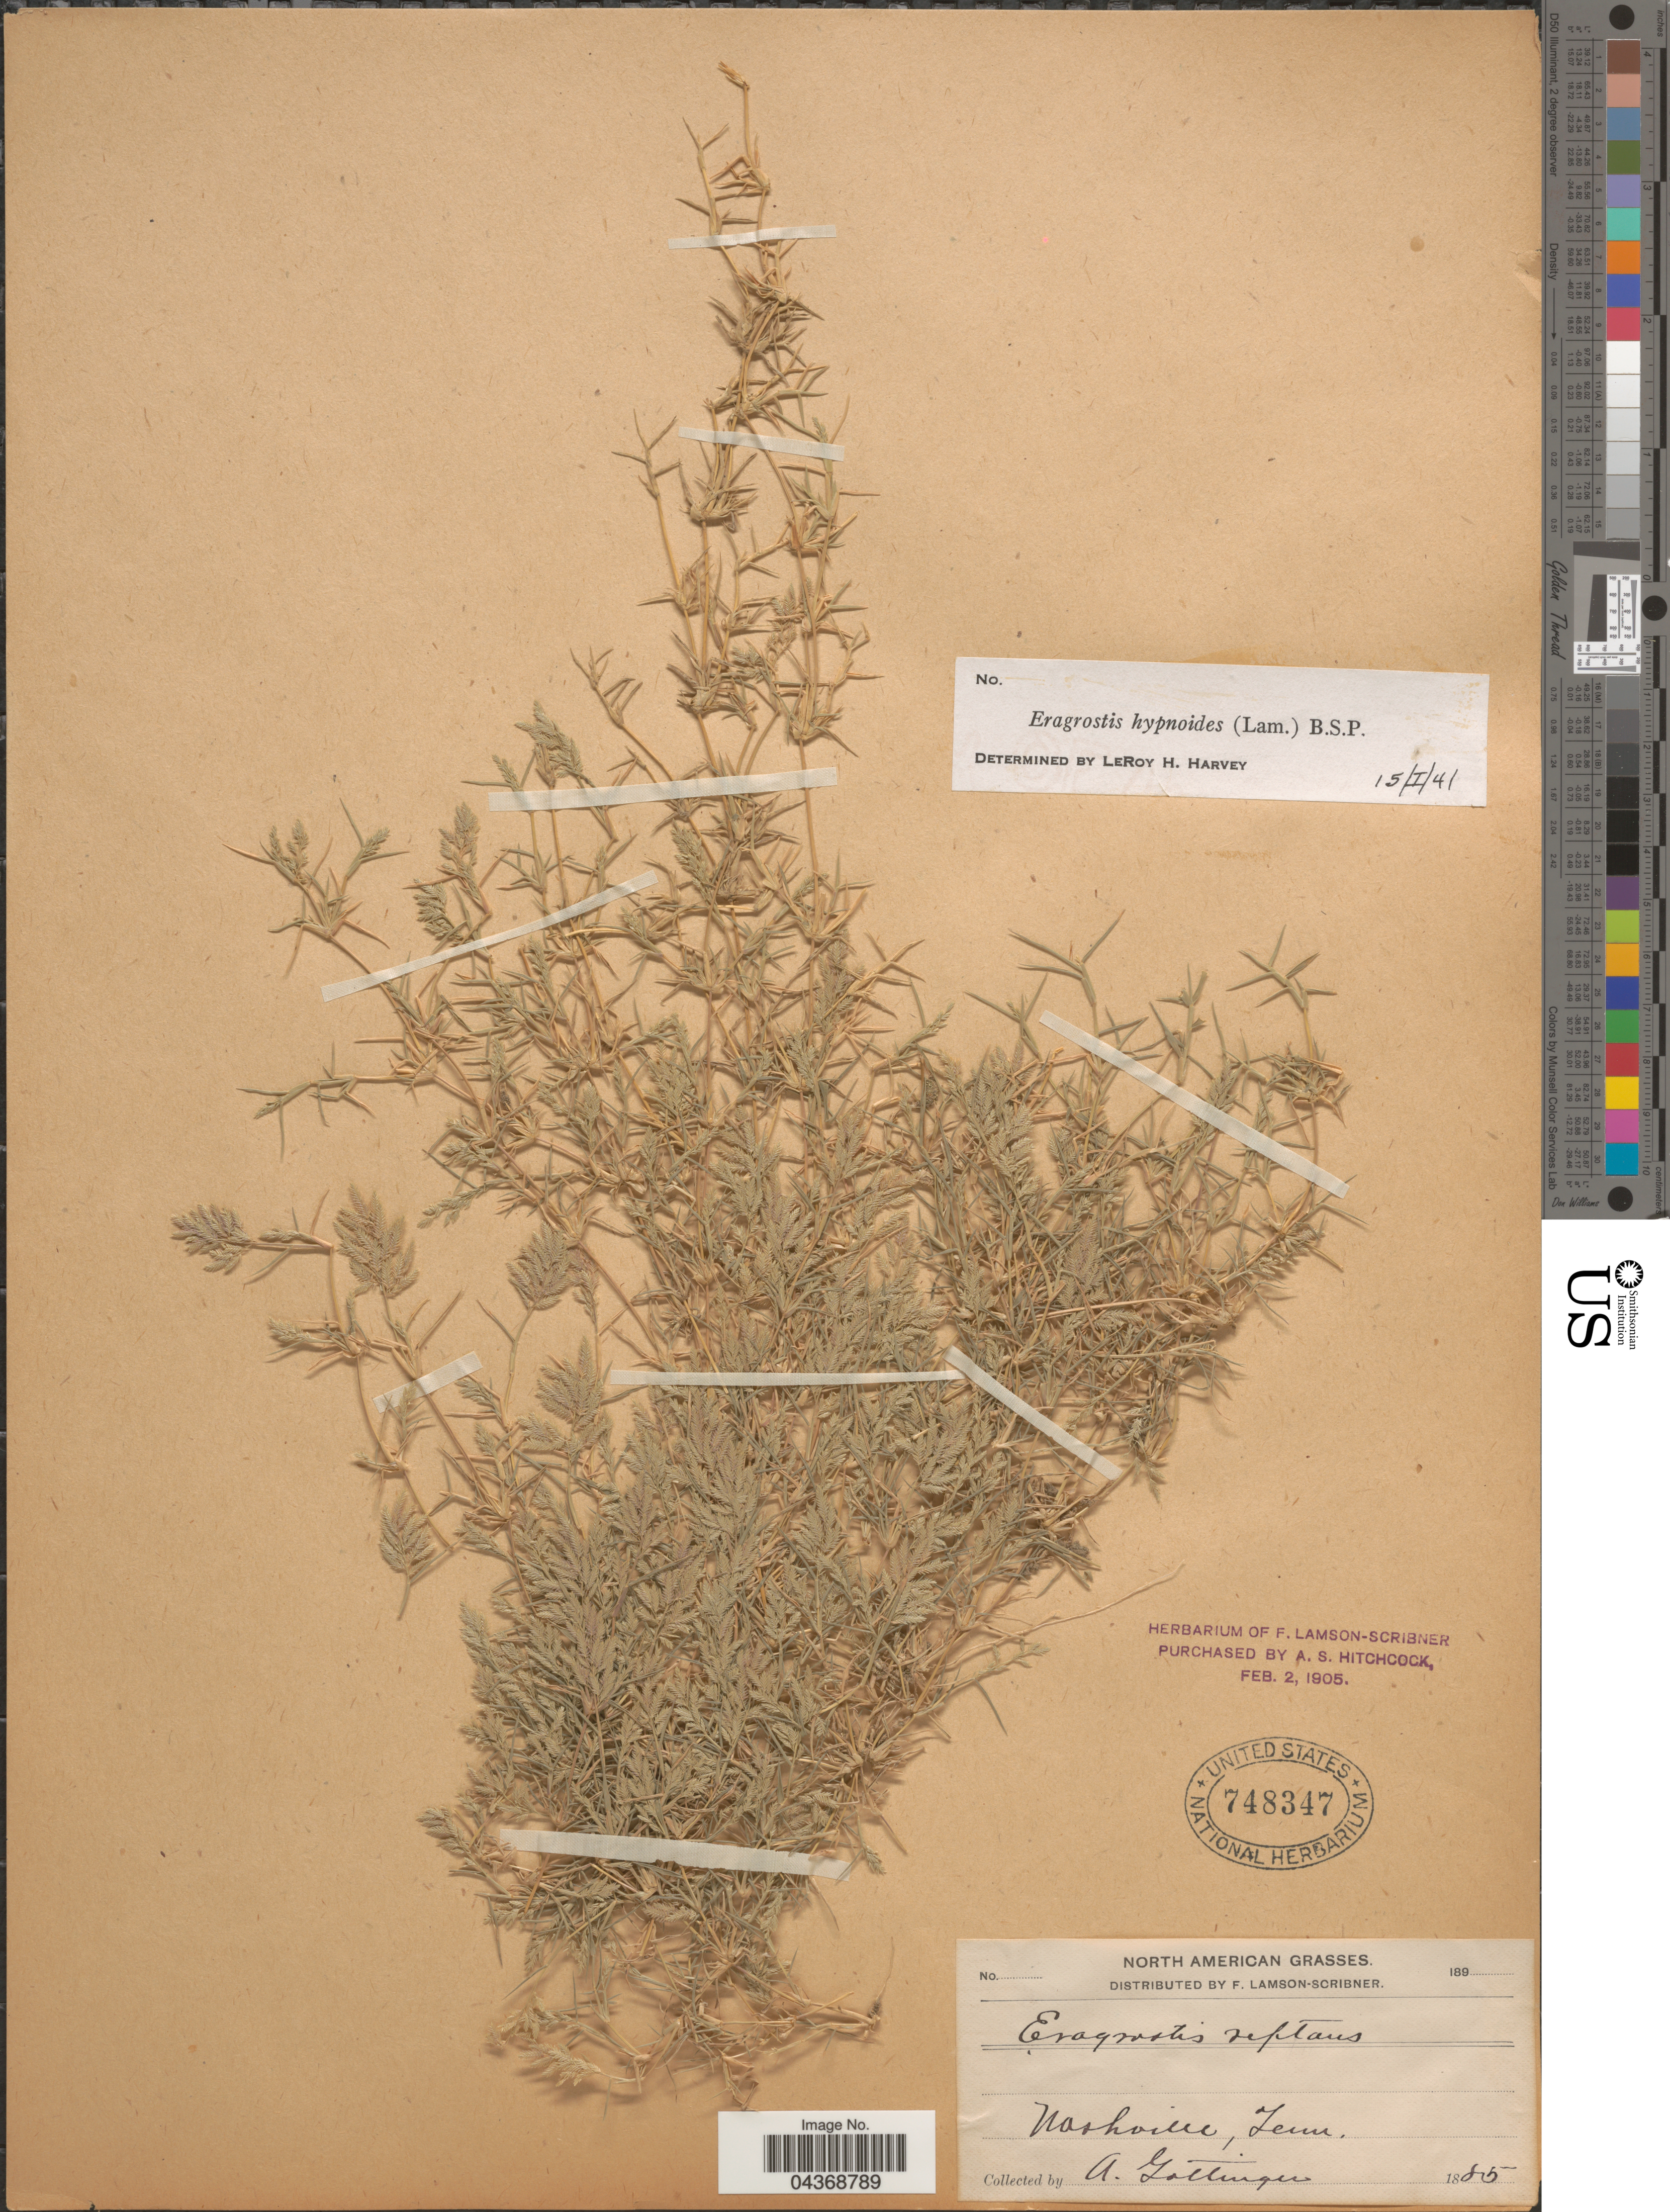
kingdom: Plantae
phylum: Tracheophyta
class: Liliopsida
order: Poales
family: Poaceae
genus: Eragrostis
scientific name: Eragrostis hypnoides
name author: (Lam.) Britton, Stearns & Poggenb.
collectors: A. Gattinger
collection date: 1885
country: United States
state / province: Tennessee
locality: Nashville.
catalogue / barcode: US 748347